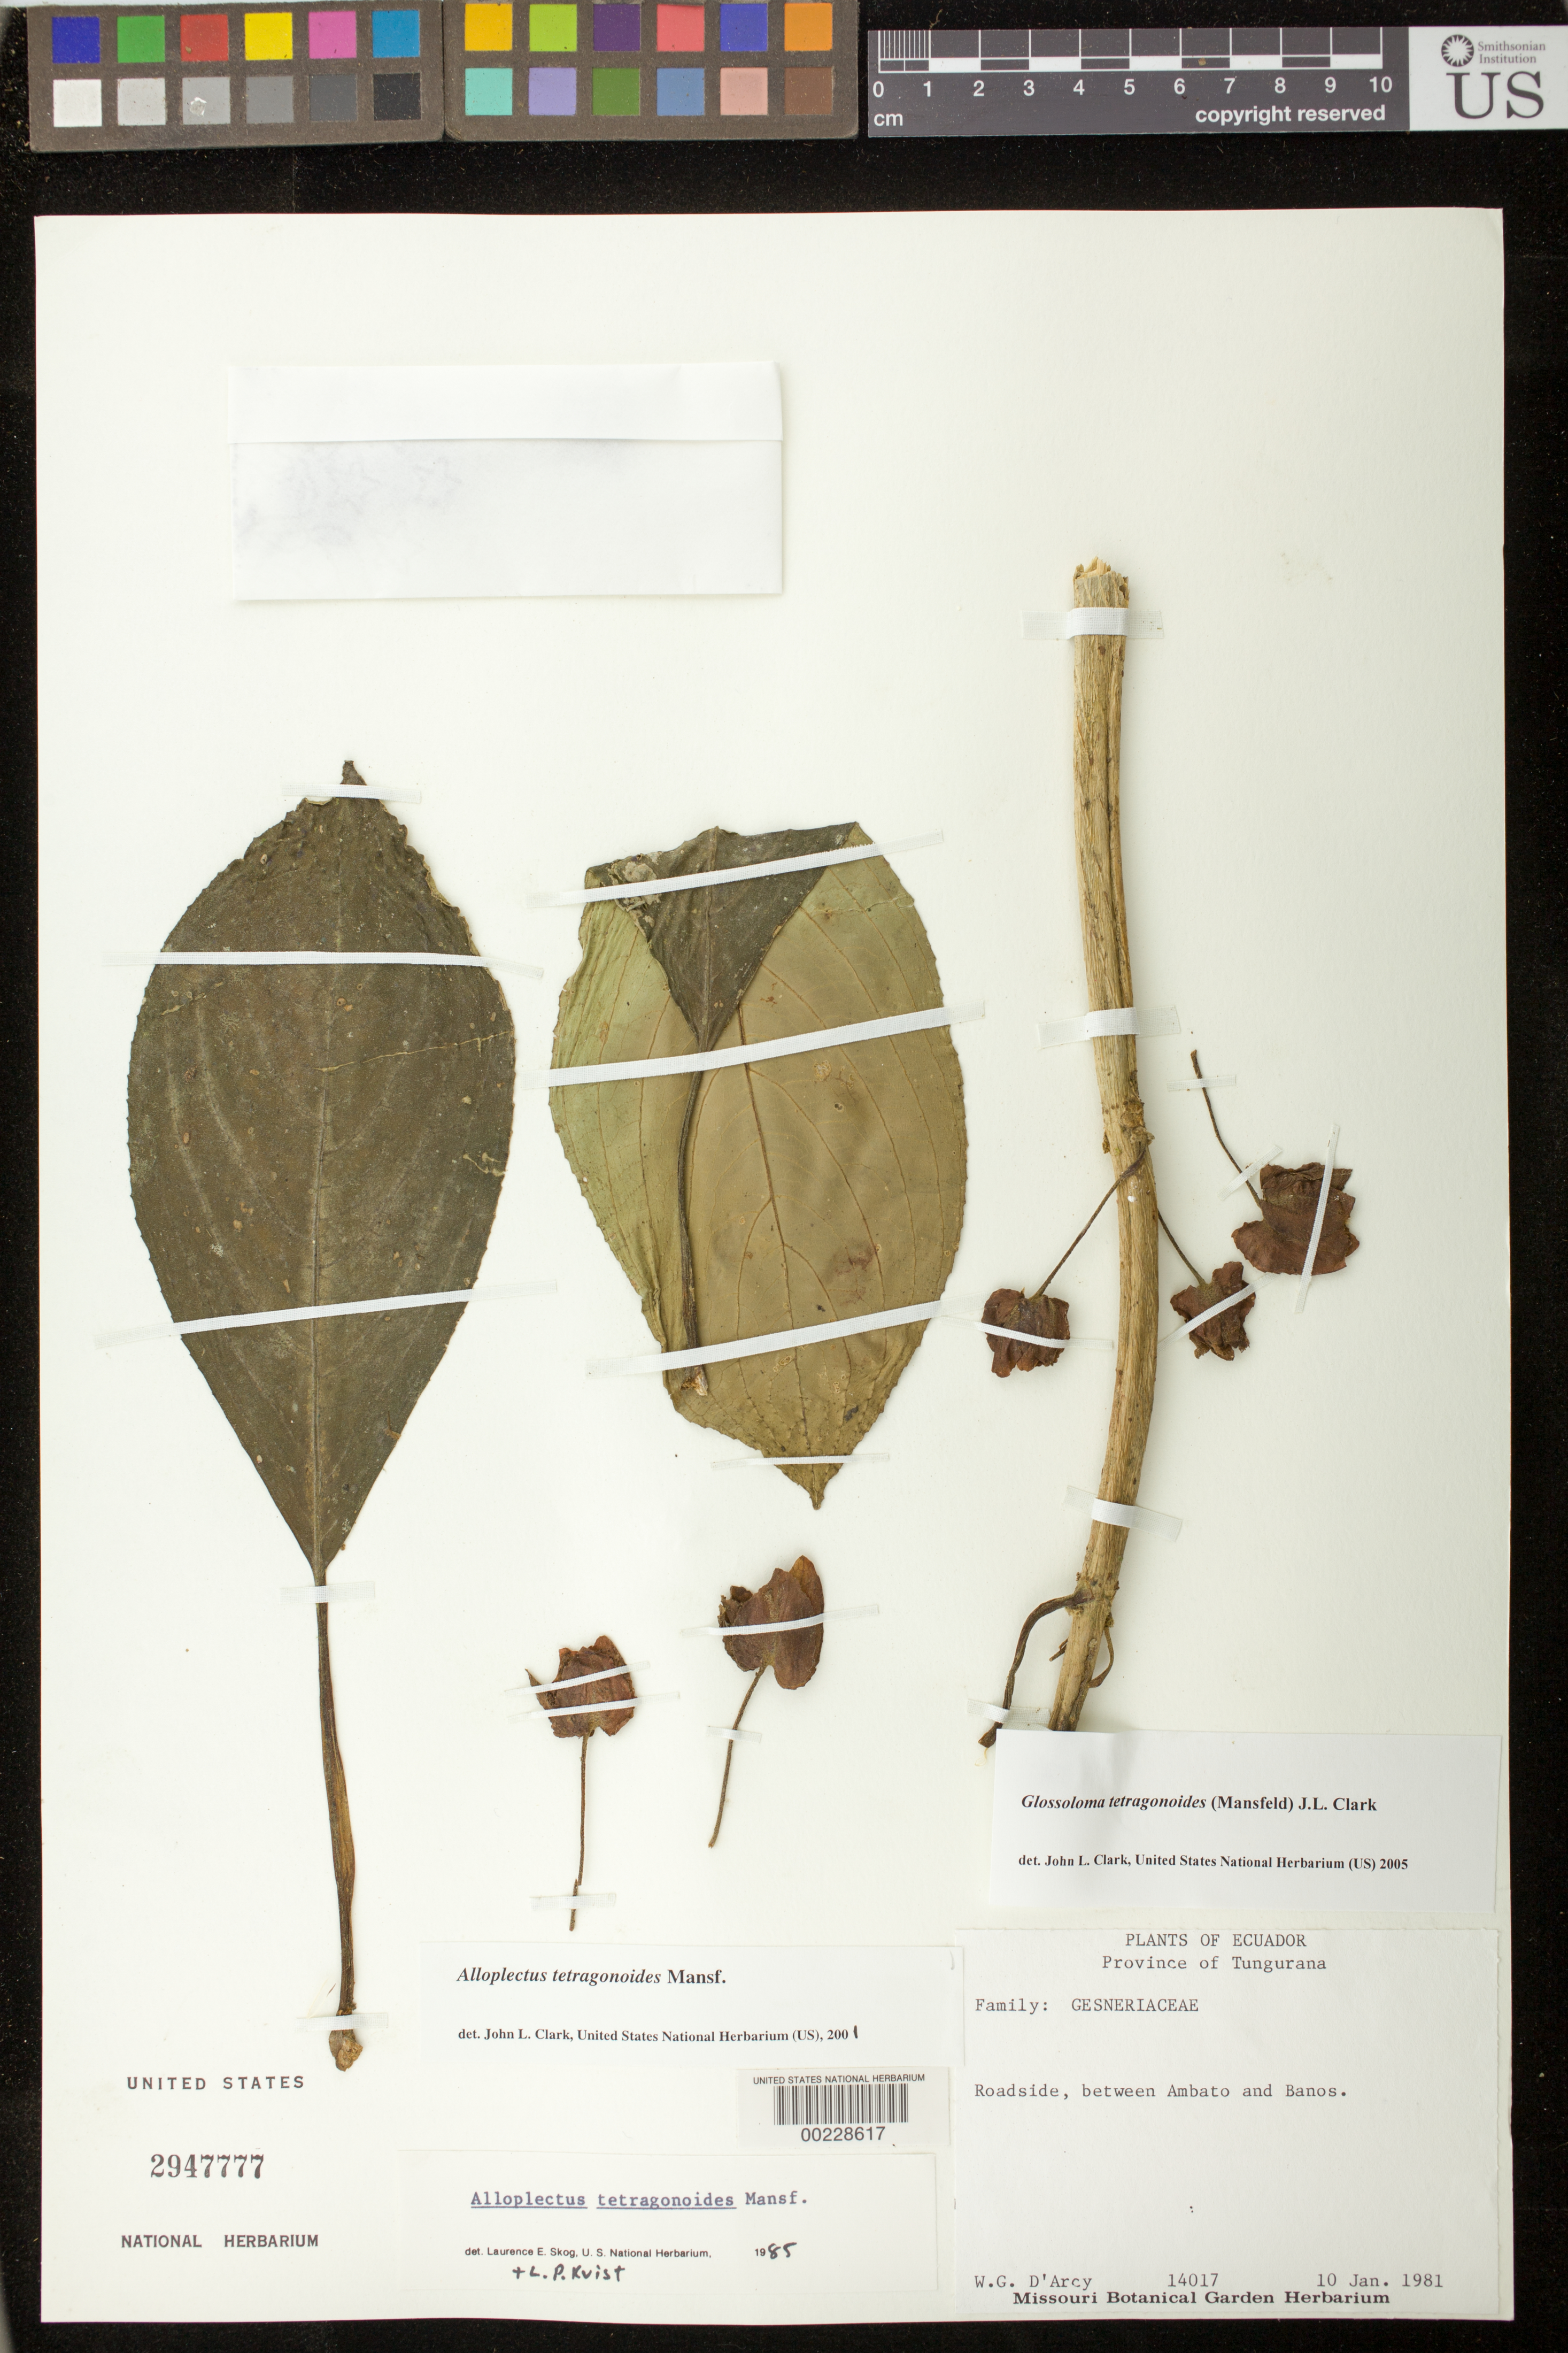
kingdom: Plantae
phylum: Tracheophyta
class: Magnoliopsida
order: Lamiales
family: Gesneriaceae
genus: Glossoloma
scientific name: Glossoloma tetragonoides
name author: (Mansf.) J.L. Clark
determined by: Kvist, L. P.; Skog, Laurence E.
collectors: W. G. D'Arcy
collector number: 14017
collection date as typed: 10 Jan 1981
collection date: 1981-01-10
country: Ecuador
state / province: Tungurahua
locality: Between Ambato and Banos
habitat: Roadside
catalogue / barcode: US 2947777